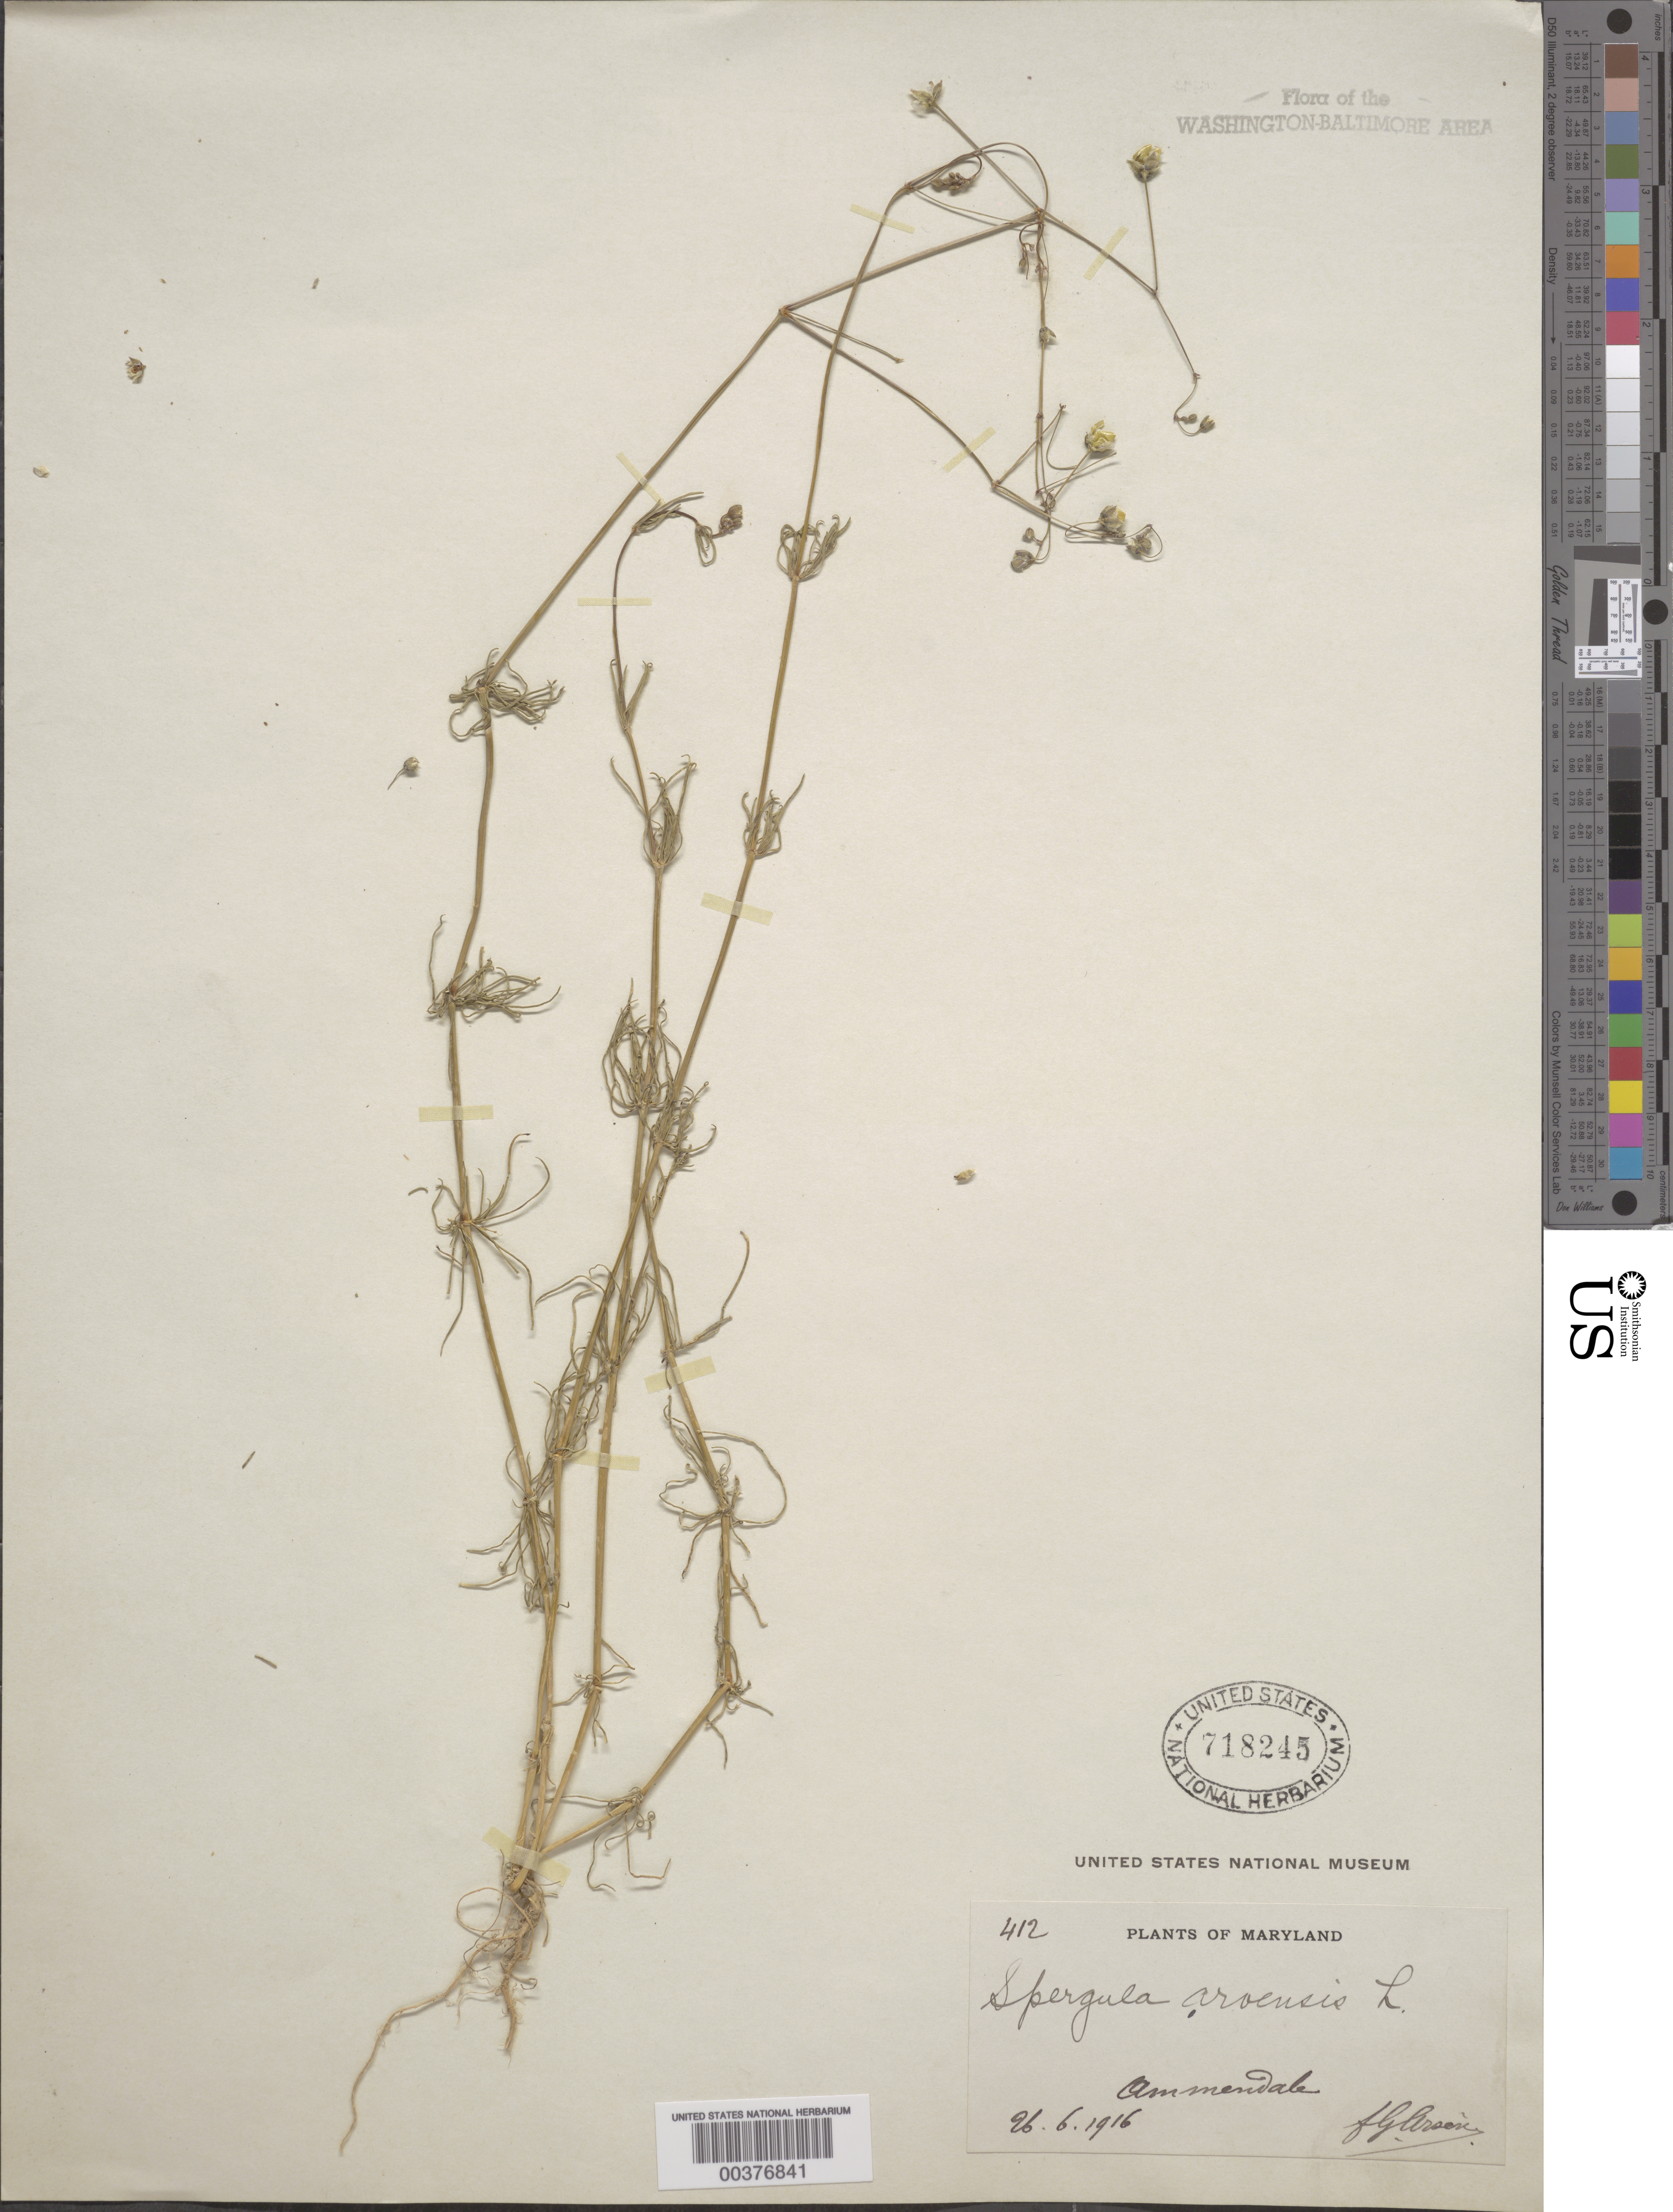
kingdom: Plantae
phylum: Tracheophyta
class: Magnoliopsida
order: Caryophyllales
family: Caryophyllaceae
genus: Spergula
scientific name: Spergula arvensis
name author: L.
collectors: Bro. G. Arsène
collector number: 412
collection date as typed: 26 Jun 1916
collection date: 1916-06-26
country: United States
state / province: Maryland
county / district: Prince George's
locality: Ammendale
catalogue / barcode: US 718245